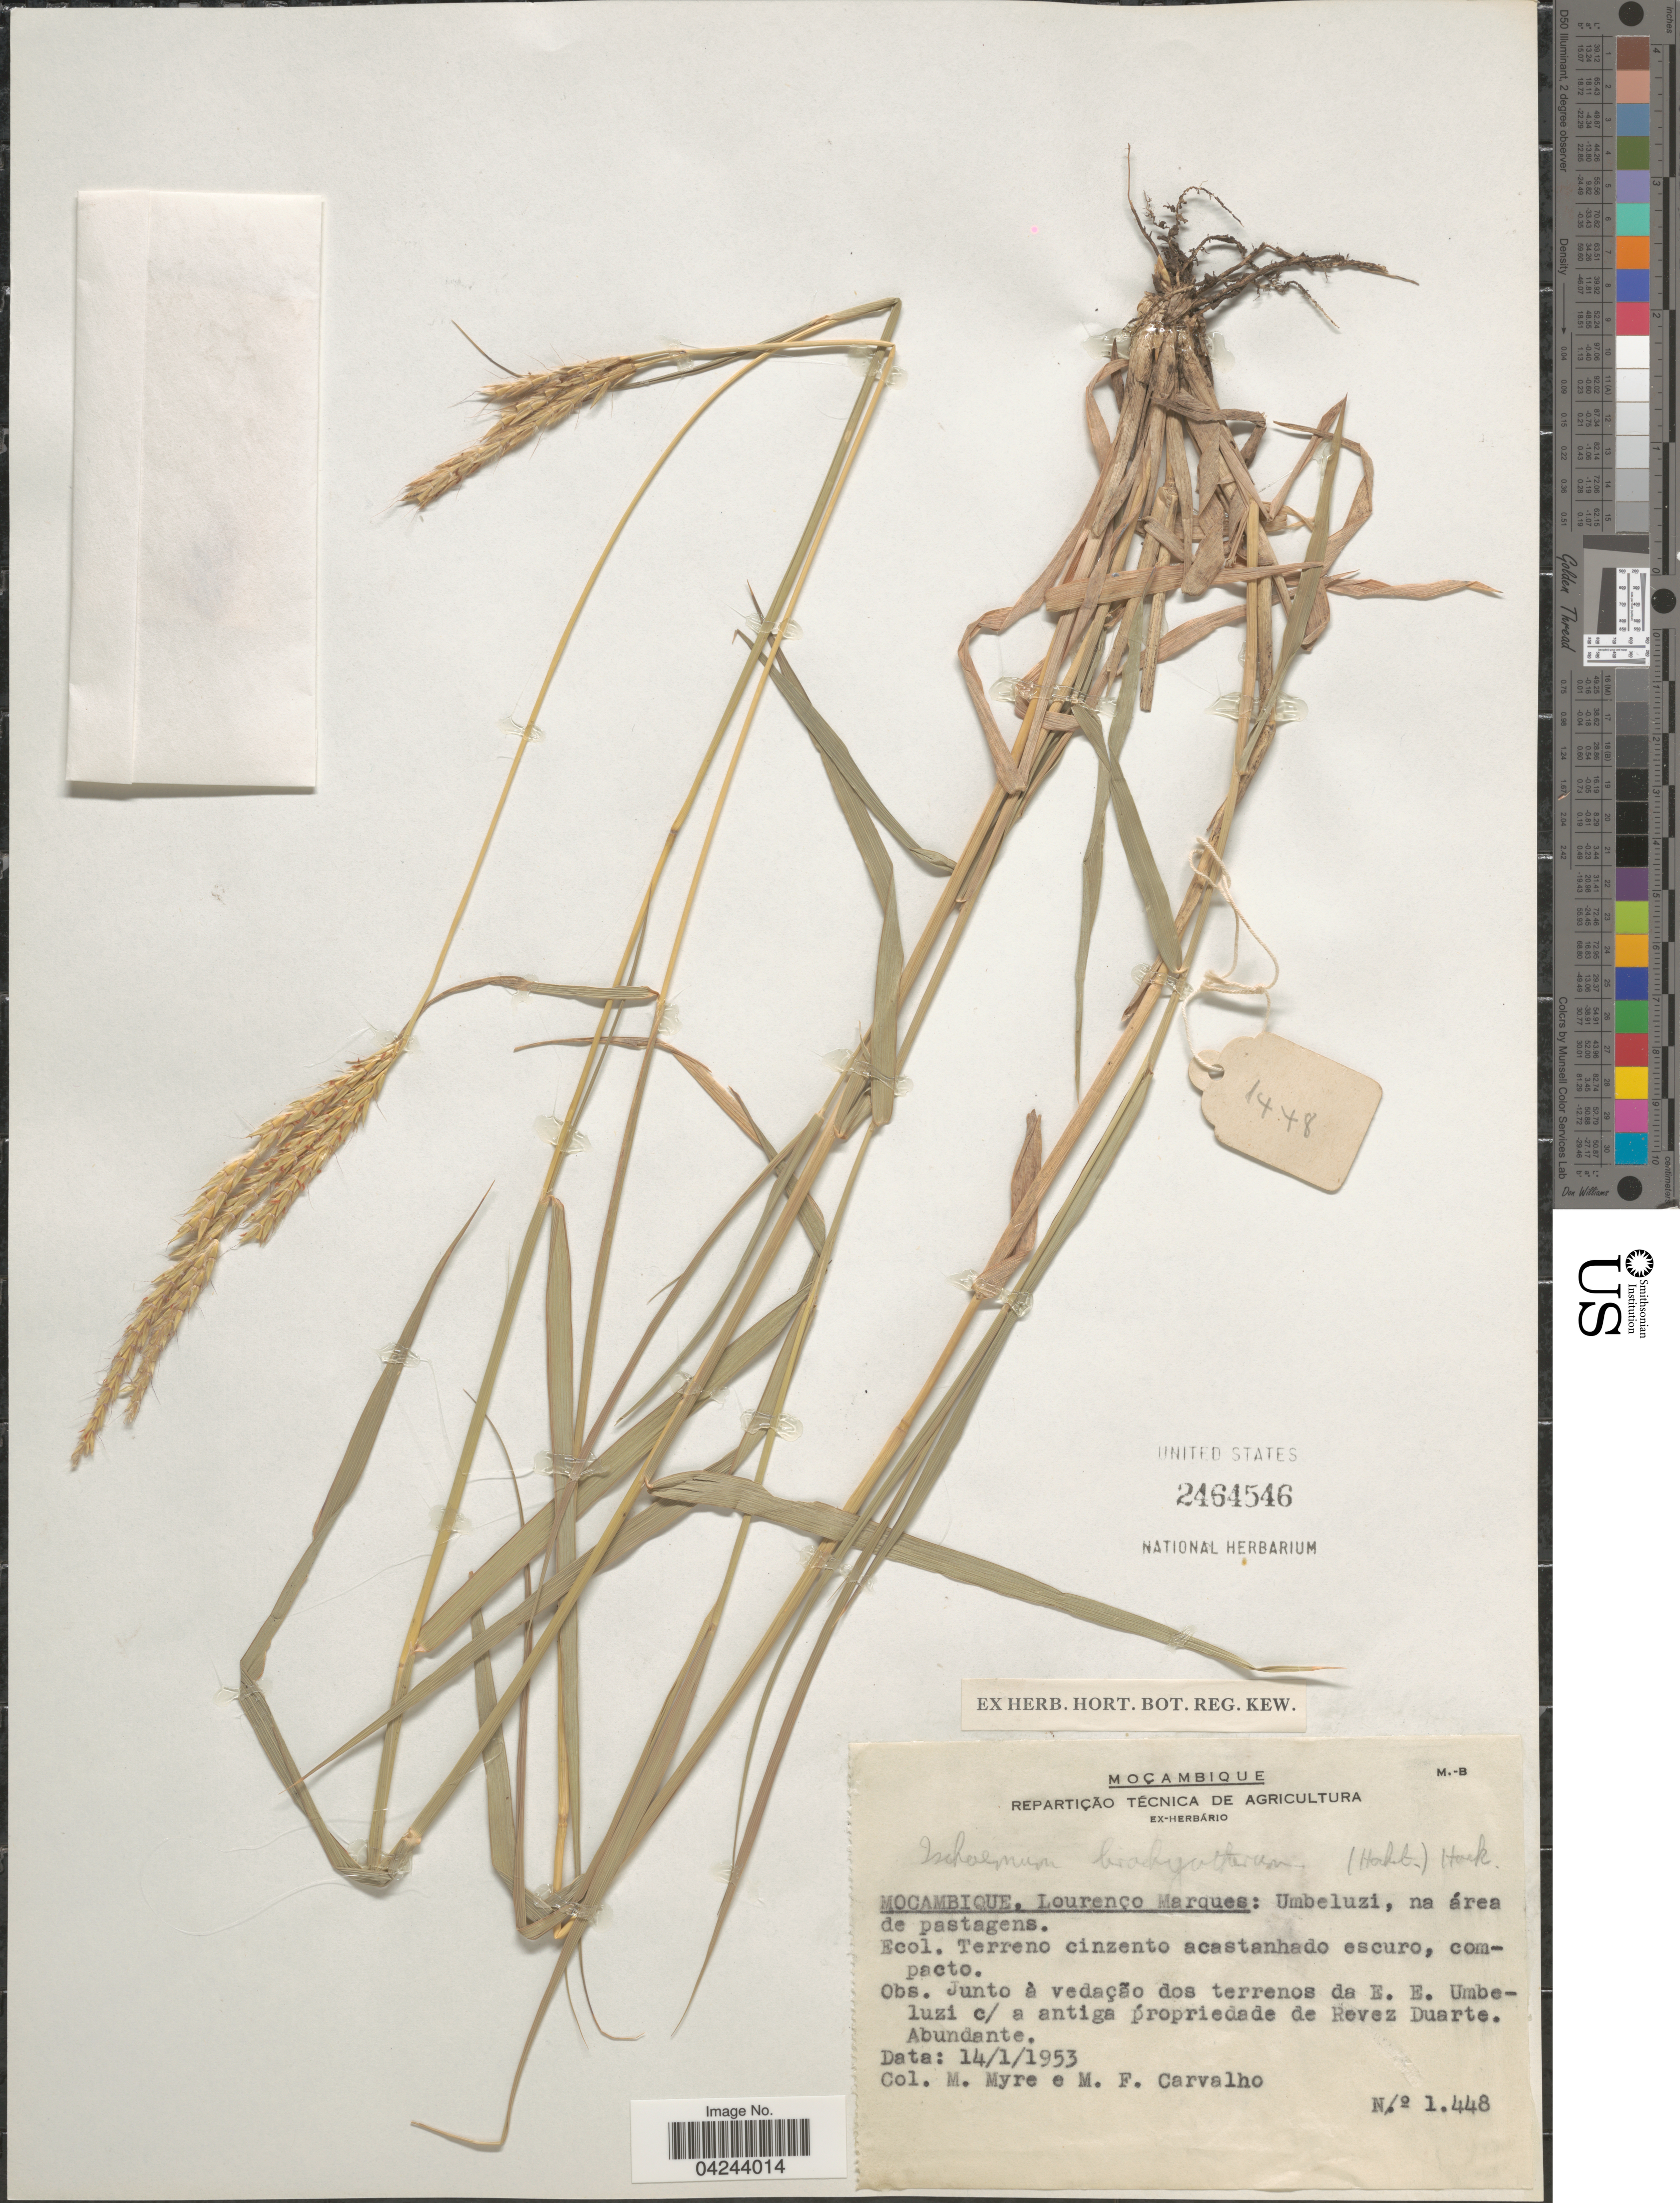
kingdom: Plantae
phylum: Tracheophyta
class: Liliopsida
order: Poales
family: Poaceae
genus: Ischaemum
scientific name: Ischaemum afrum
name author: (J.F. Gmel.) Dandy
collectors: Myre, M. & M. F. Carvalho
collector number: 1448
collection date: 1953-01-14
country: Mozambique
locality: Moçambique. Lourenço Marques: Umbeluzi, na área de pastagens.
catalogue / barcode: US 2464546